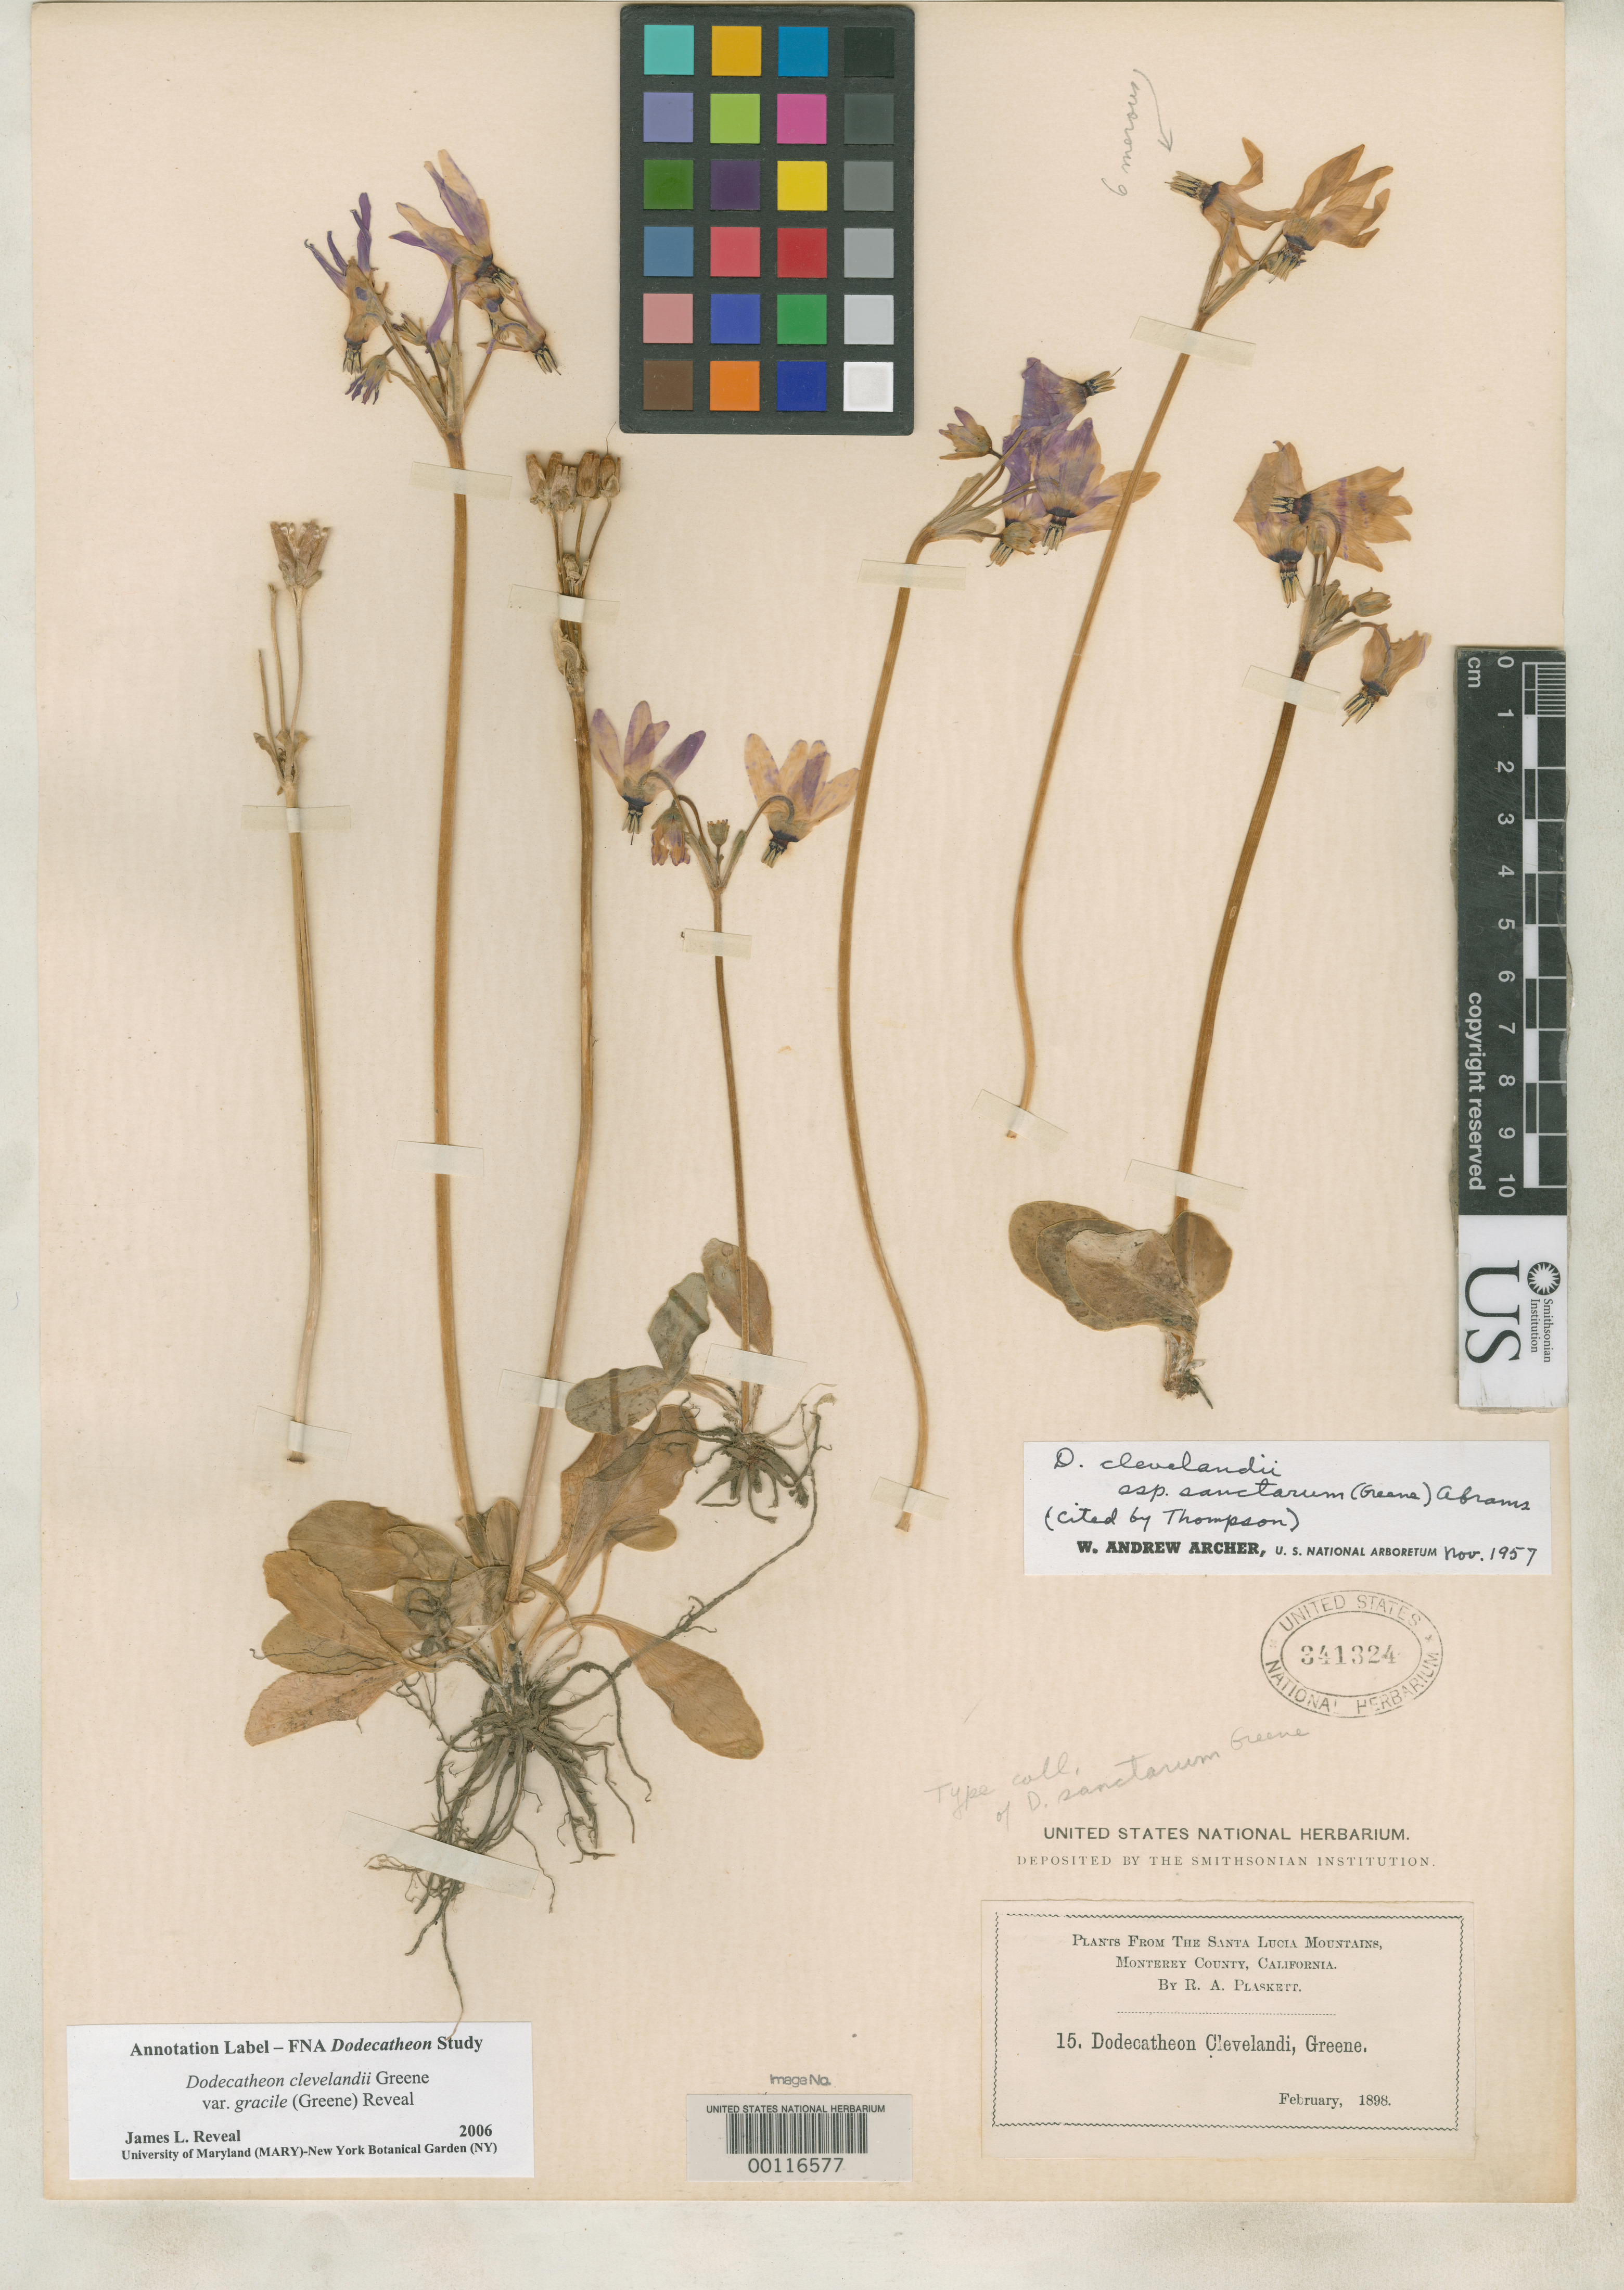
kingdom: Plantae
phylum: Tracheophyta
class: Magnoliopsida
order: Ericales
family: Primulaceae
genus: Dodecatheon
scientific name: Dodecatheon sanctarum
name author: Greene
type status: Isotype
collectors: R. Plaskett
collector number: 15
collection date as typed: Feb 1898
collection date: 1898-02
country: United States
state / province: California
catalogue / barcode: US 341324